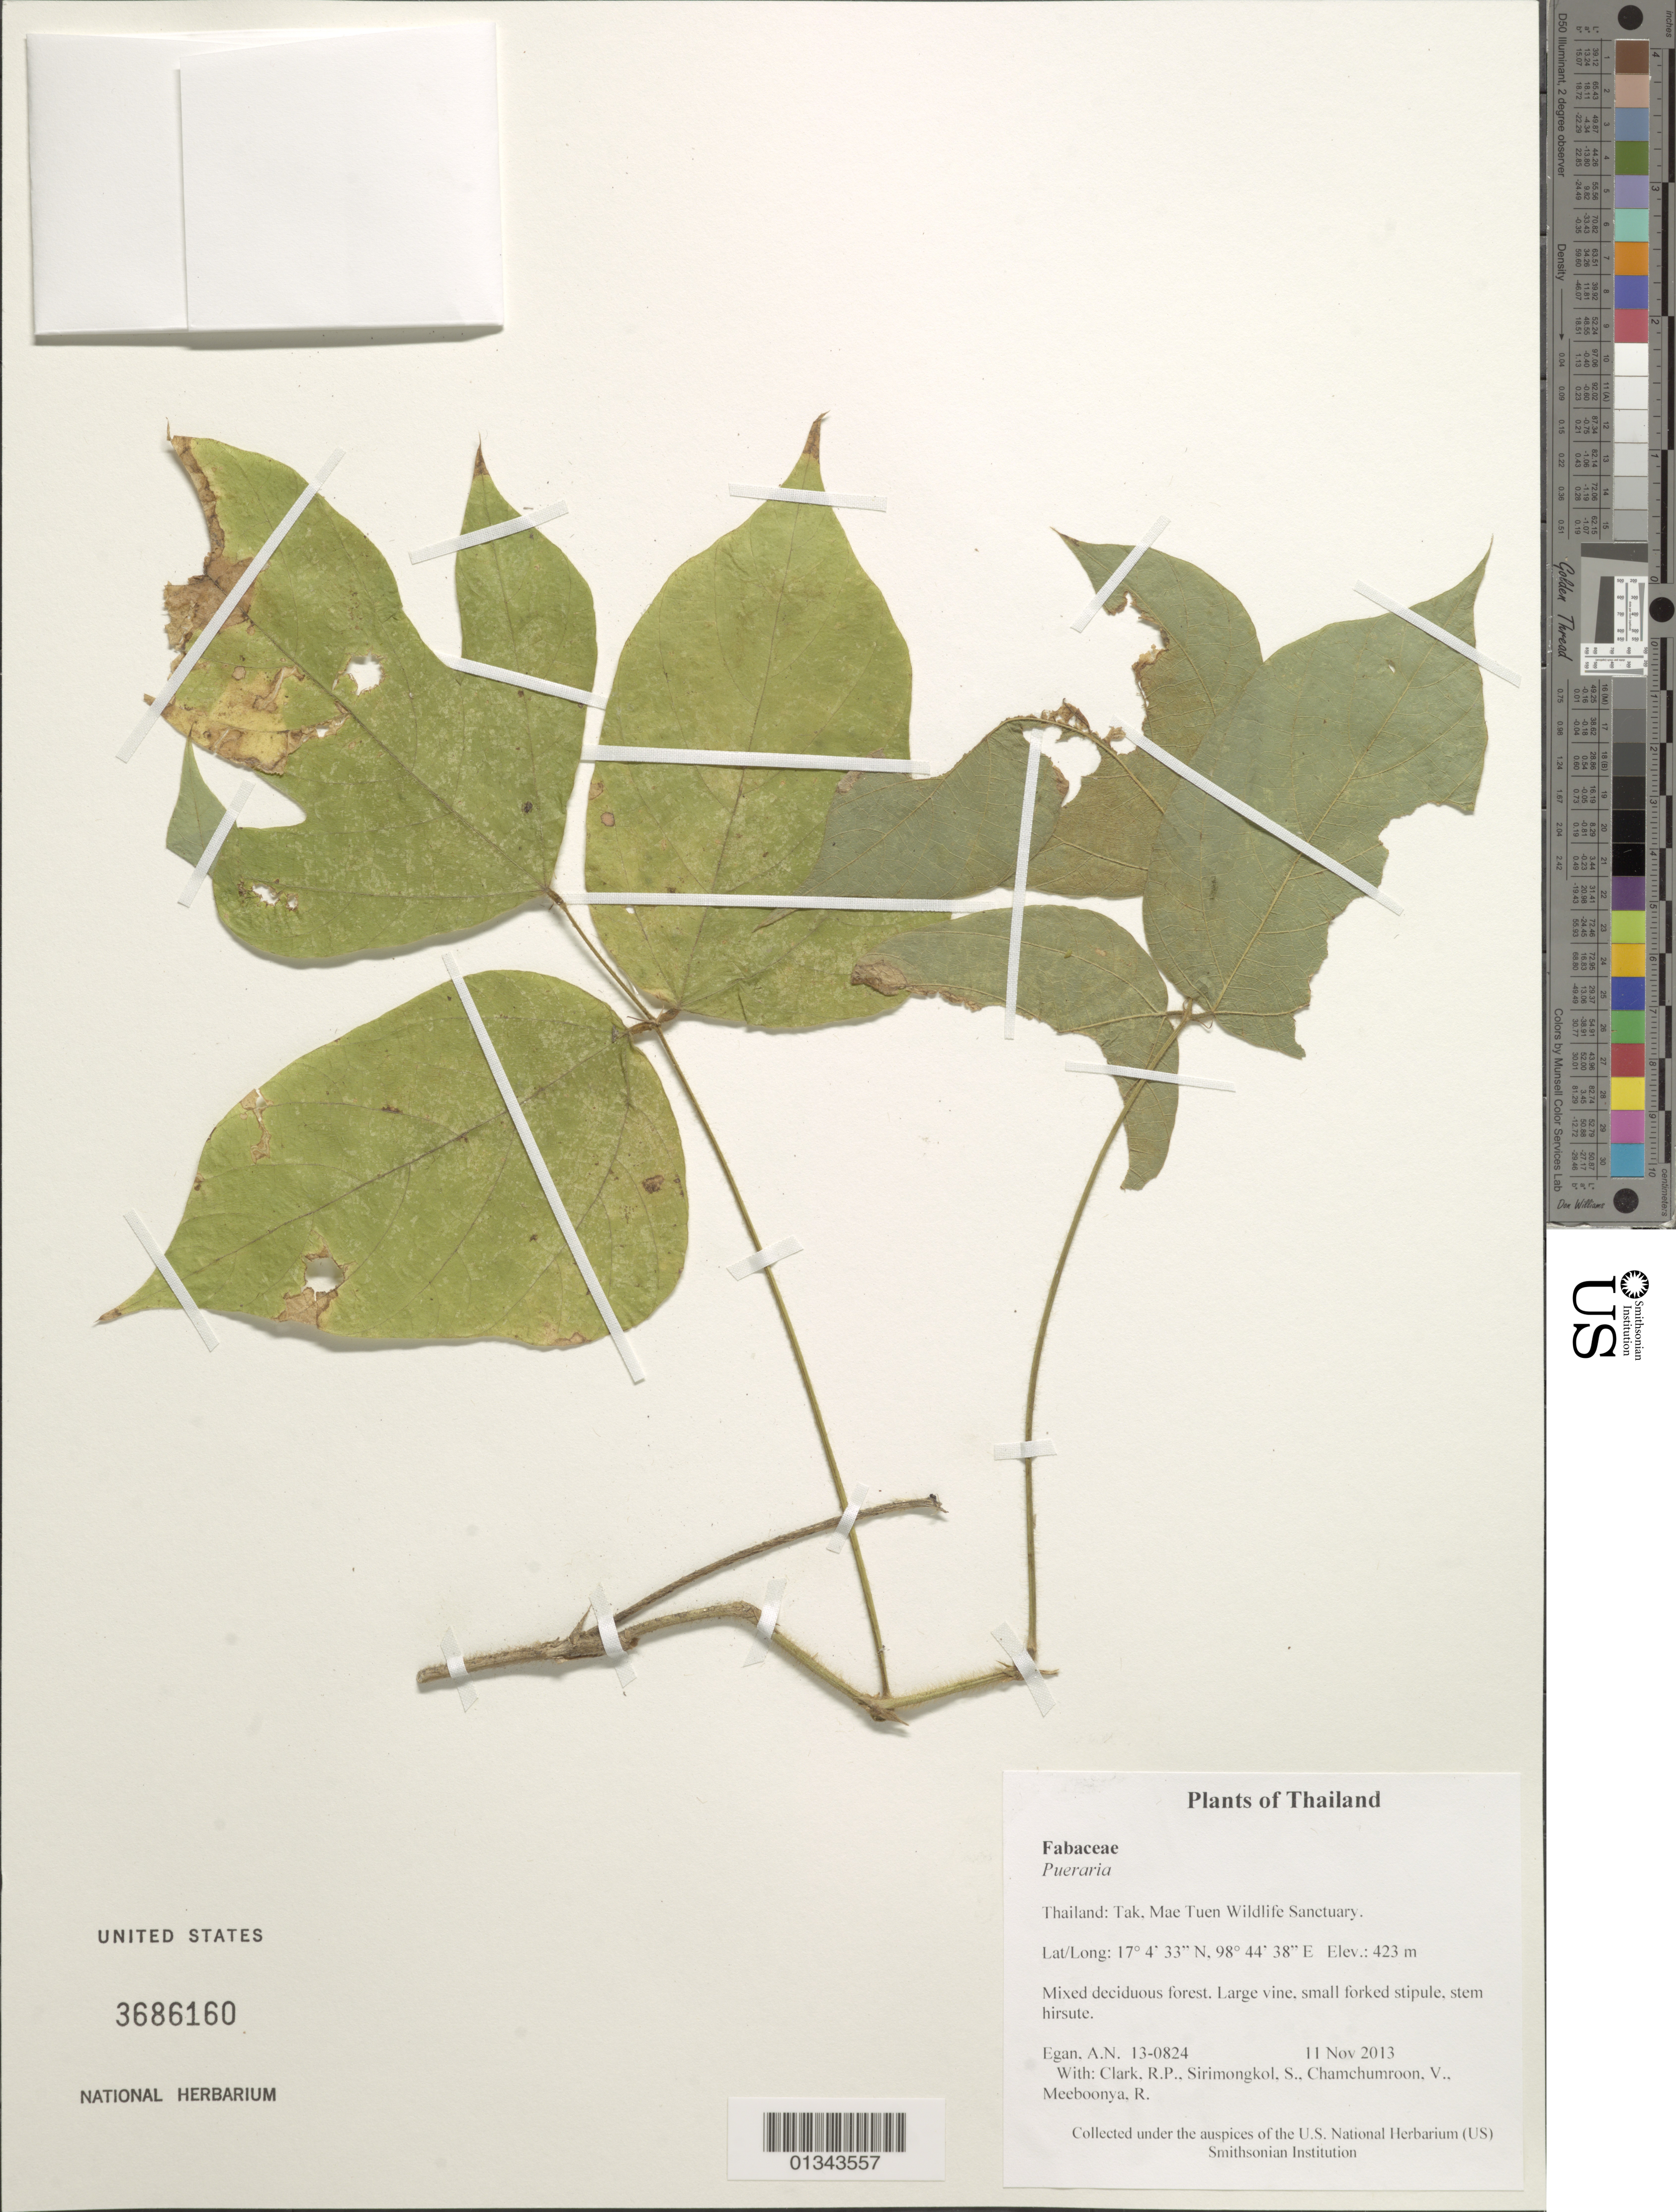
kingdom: Plantae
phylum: Tracheophyta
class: Magnoliopsida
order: Fabales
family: Fabaceae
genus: Pueraria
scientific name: Pueraria sp.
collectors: A. N. Egan, R. P. Clark, S. Sirimongkol, V. Chamchumroon & R. Meeboonya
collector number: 13-0824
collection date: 2013-11-11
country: Thailand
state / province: Tak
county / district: Mae Ramat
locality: Mae Tuen Wildlife Sanctuary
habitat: Mixed deciduous forest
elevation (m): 423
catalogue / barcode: US 3686160